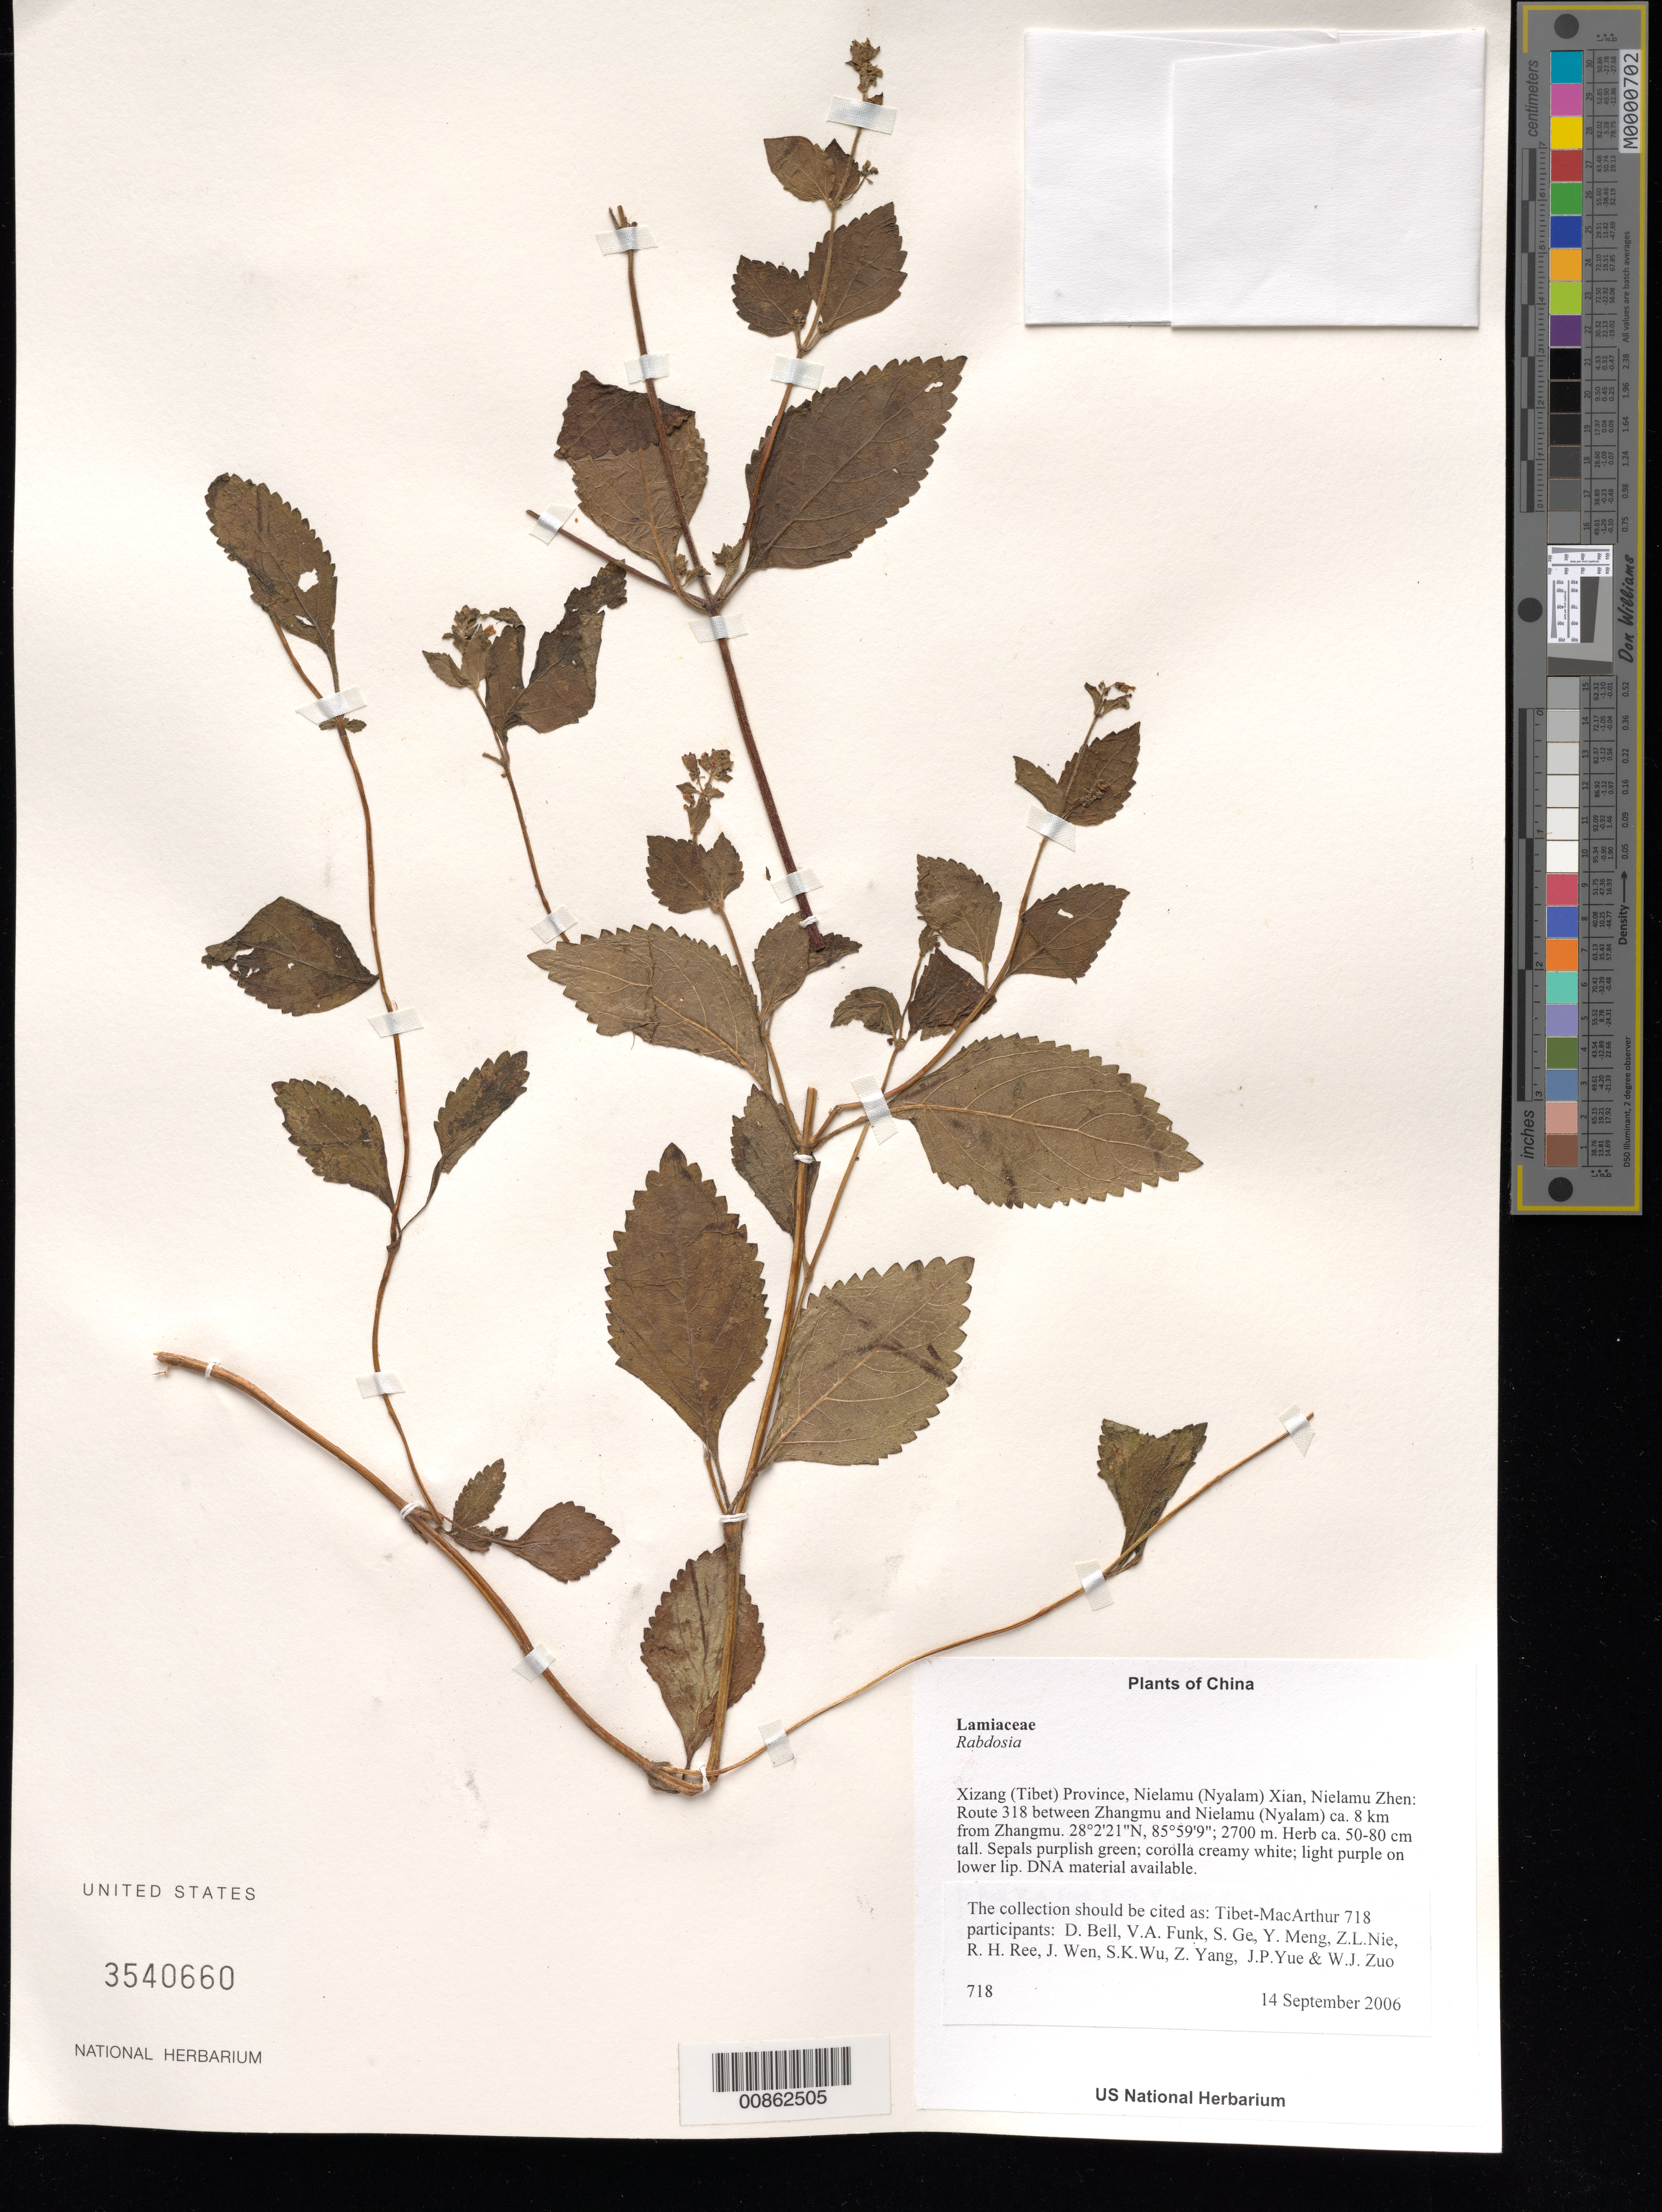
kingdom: Plantae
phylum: Tracheophyta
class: Magnoliopsida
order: Lamiales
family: Lamiaceae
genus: Rabdosia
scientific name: Rabdosia sp.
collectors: Tibet-MacArthur, D. A. Bell, V. Funk, S. Ge, Y. Meng, Z. Nie, R. Ree, J. Wen, J. Yue & W. Zuo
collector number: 718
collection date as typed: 14 Sep 2006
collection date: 2006-09-14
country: China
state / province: Xizang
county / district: Nielamu (Nyalam) Xian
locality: Nielamu Zhen. Route 318 between Zhangmu and Nielamu (Nyalam) ca. 8 km from Zhangmu.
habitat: Rocky slope with scattered shrubs.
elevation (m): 2700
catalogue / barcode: US 3540660